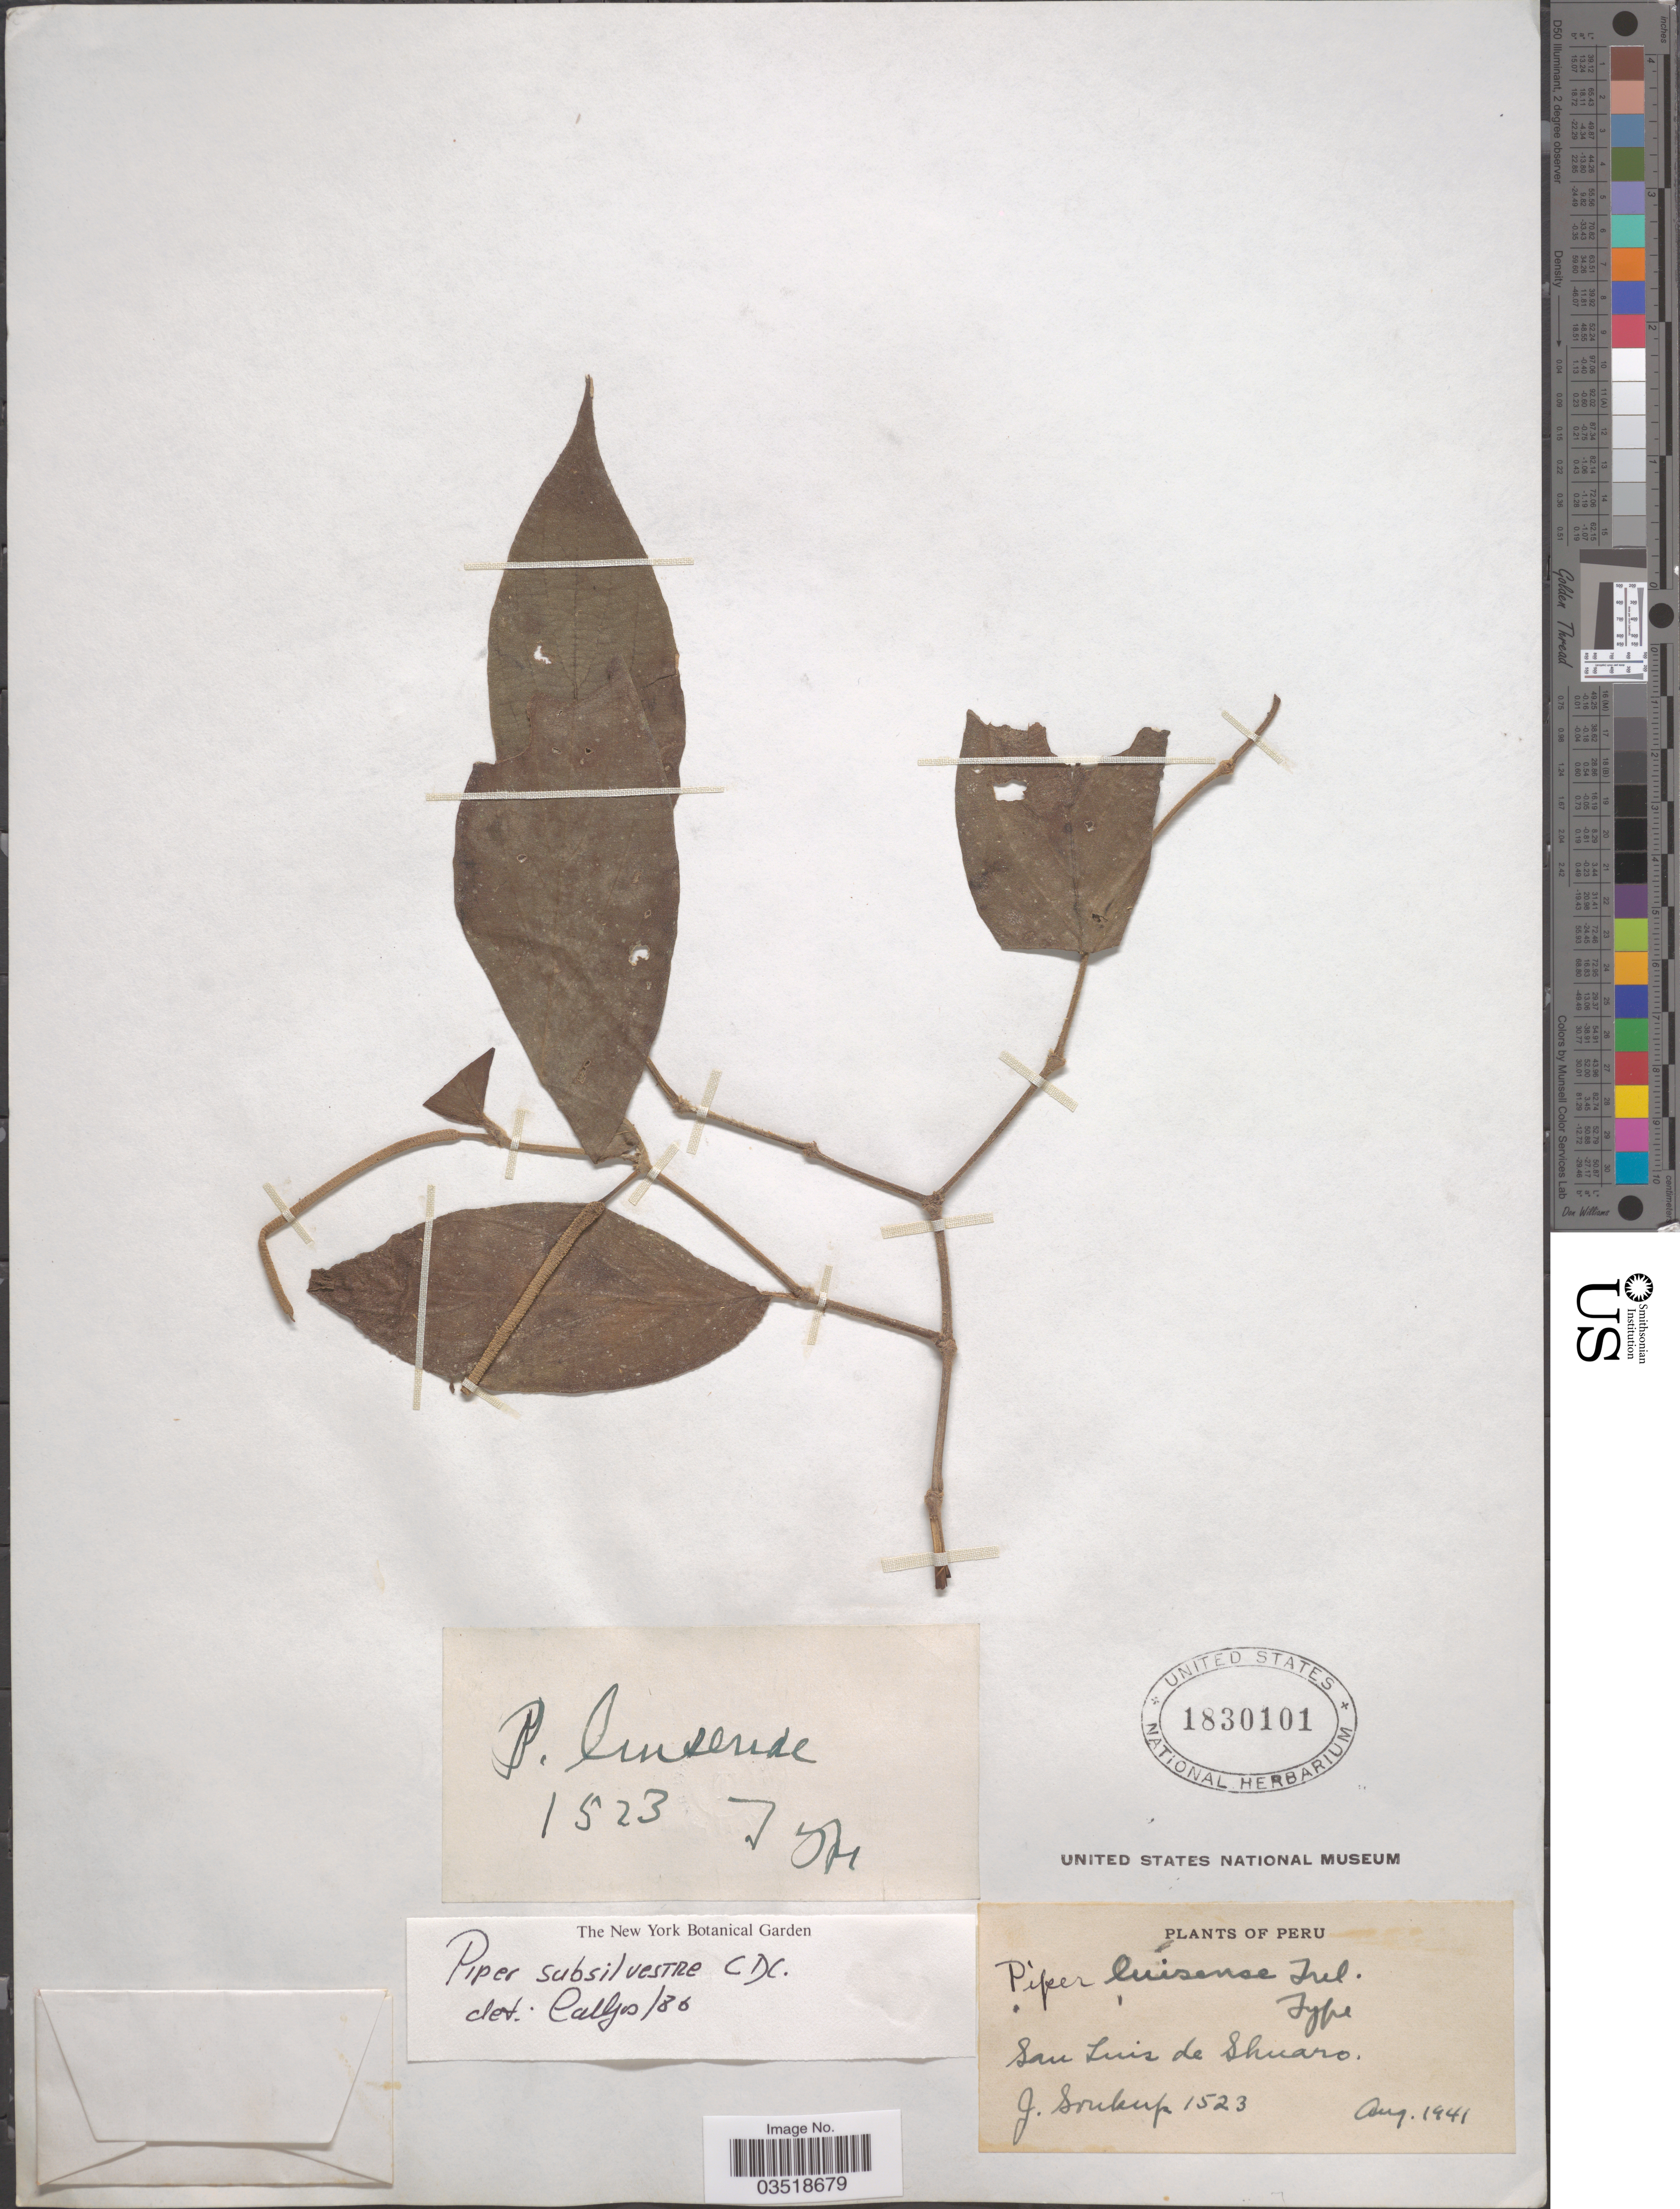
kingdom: Plantae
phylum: Tracheophyta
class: Magnoliopsida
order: Piperales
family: Piperaceae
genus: Piper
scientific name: Piper subsilvestre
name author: C. DC.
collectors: J. Soukup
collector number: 1523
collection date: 1941-08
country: Peru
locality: San Luis de Shuaro.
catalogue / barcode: US 1830101